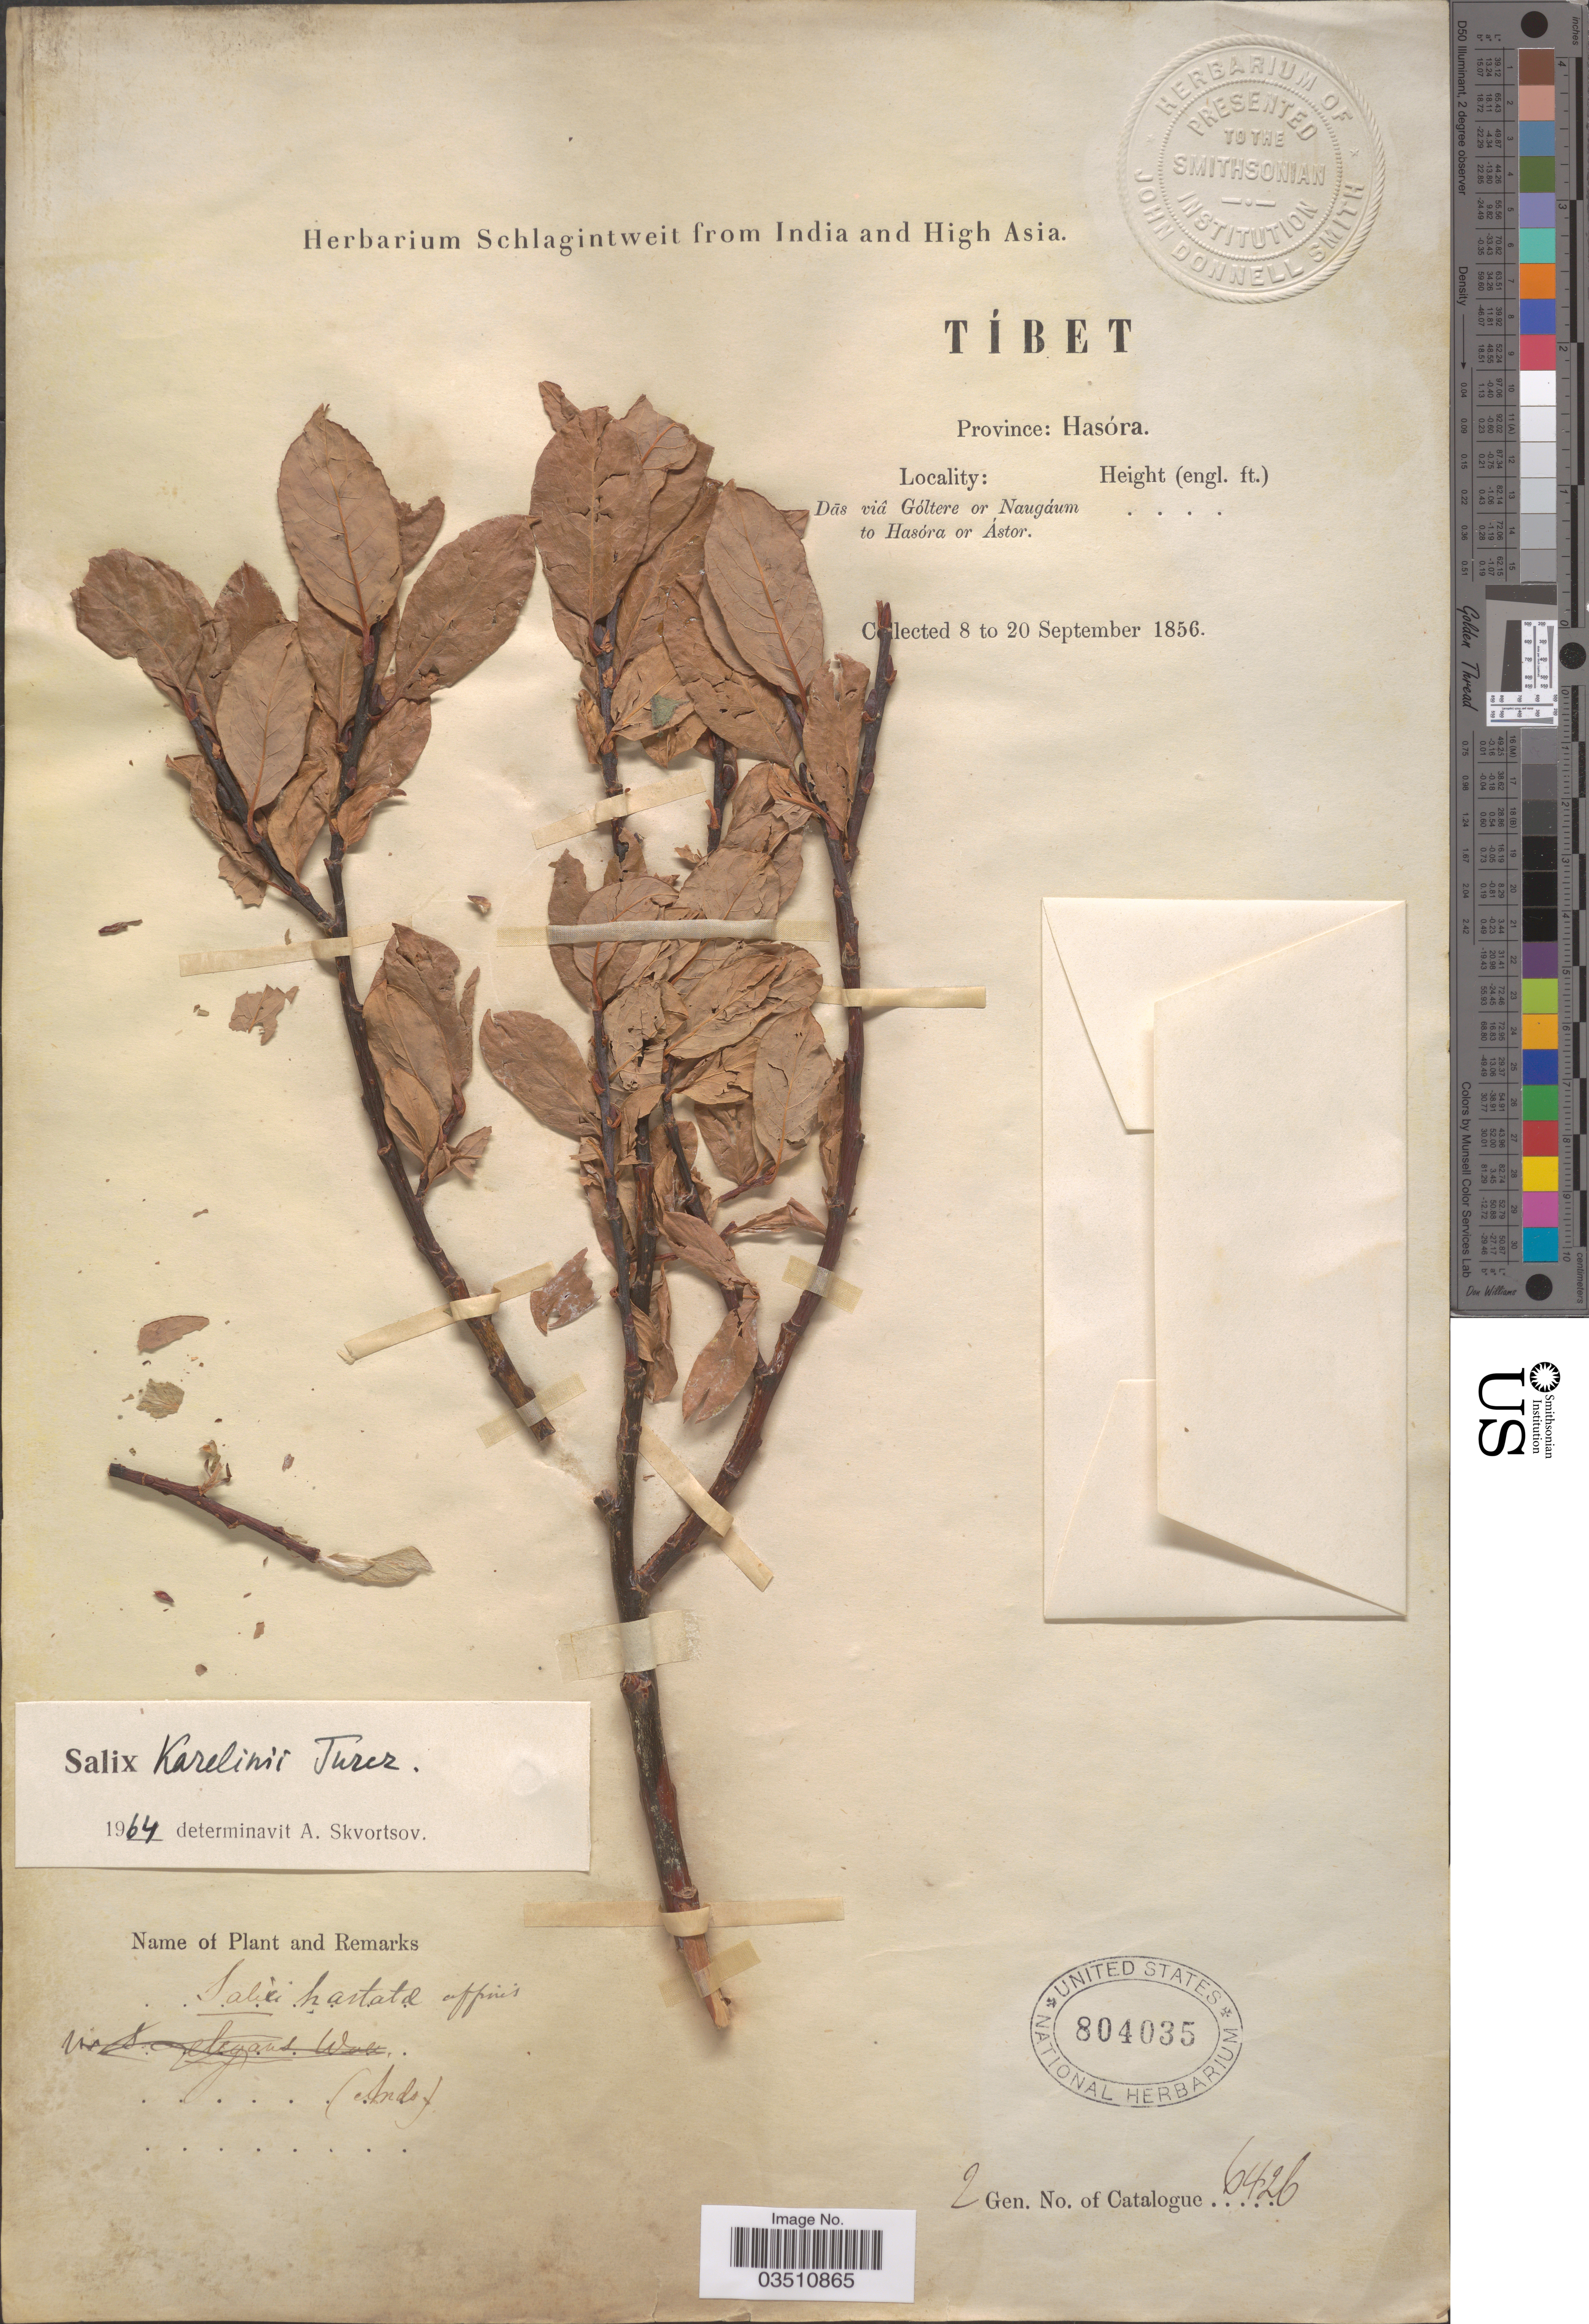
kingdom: Plantae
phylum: Tracheophyta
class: Magnoliopsida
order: Malpighiales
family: Salicaceae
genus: Salix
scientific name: Salix karelinii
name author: Turcz. ex Stschegl.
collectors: ex herb. Schlagintweit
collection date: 1856-09-08/1856-09-20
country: China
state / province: Xizang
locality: Tíbet. Province: Hasóra. Dās viâ Góltere or Naugáum to Hasóra or Ástor.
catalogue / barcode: US 804035